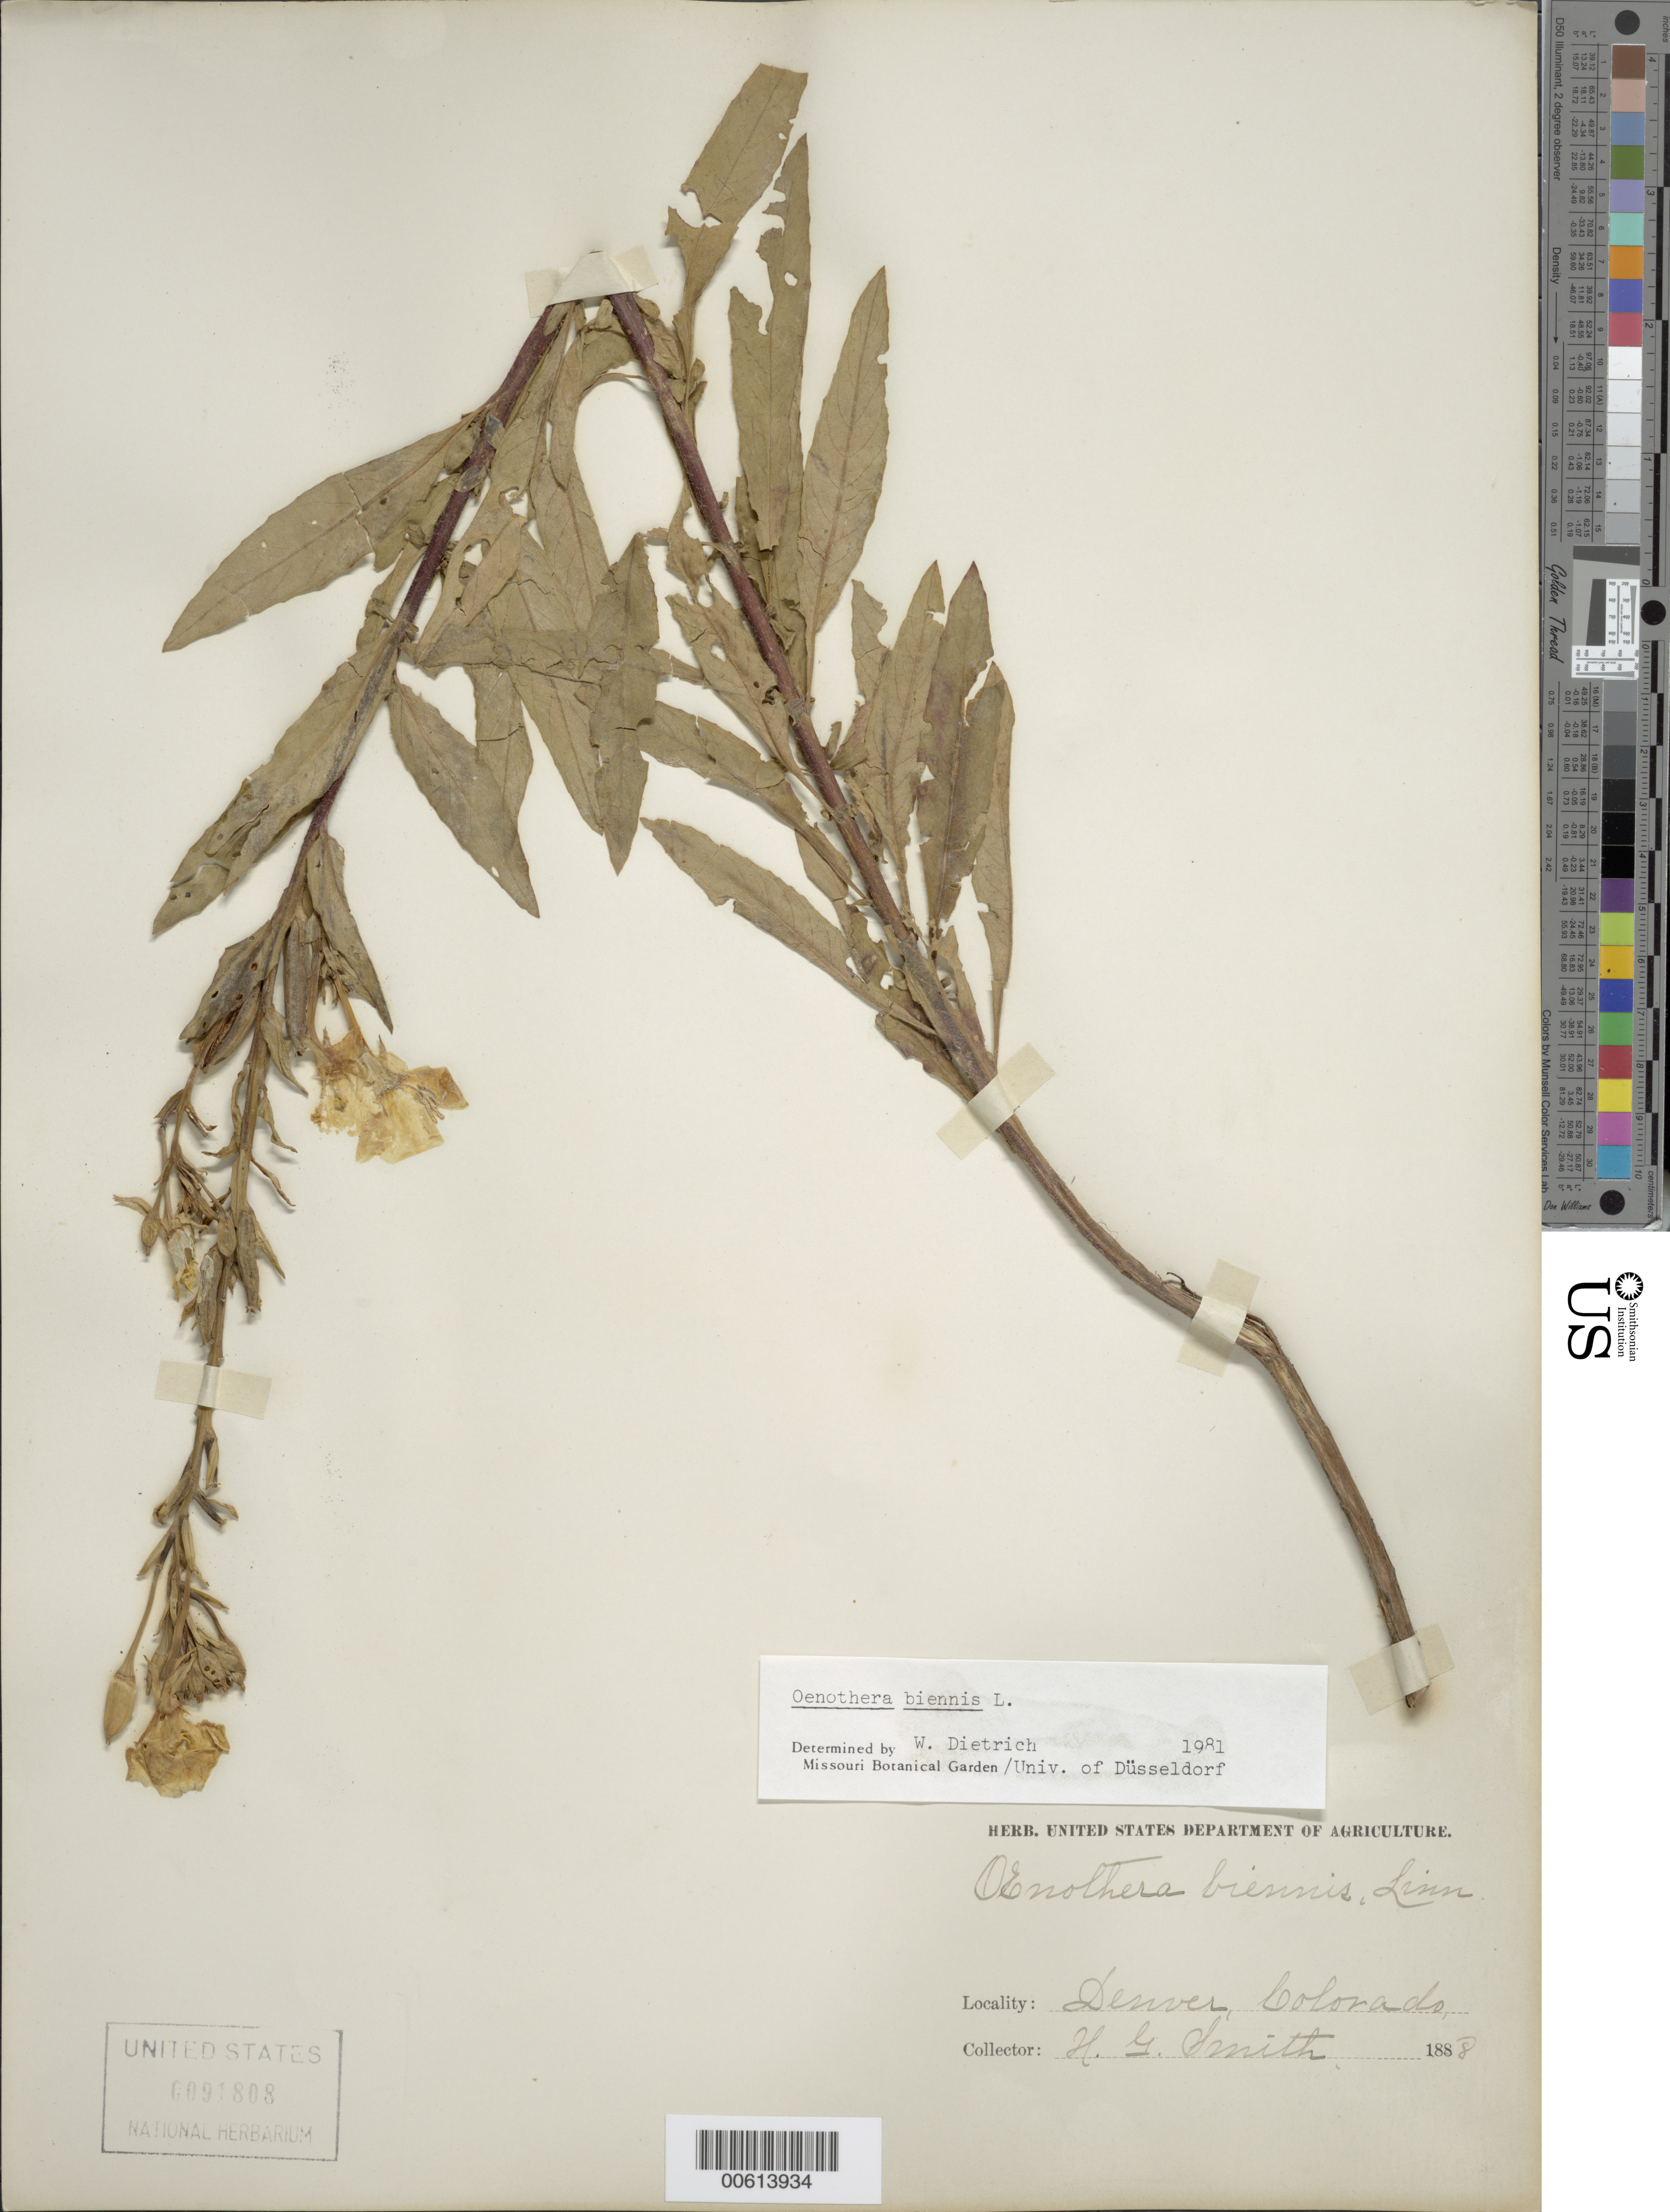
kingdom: Plantae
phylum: Tracheophyta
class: Magnoliopsida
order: Myrtales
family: Onagraceae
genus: Oenothera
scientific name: Oenothera biennis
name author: L.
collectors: W. Smith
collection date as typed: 1888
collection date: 1888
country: United States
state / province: Colorado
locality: Denver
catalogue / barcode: US 91808